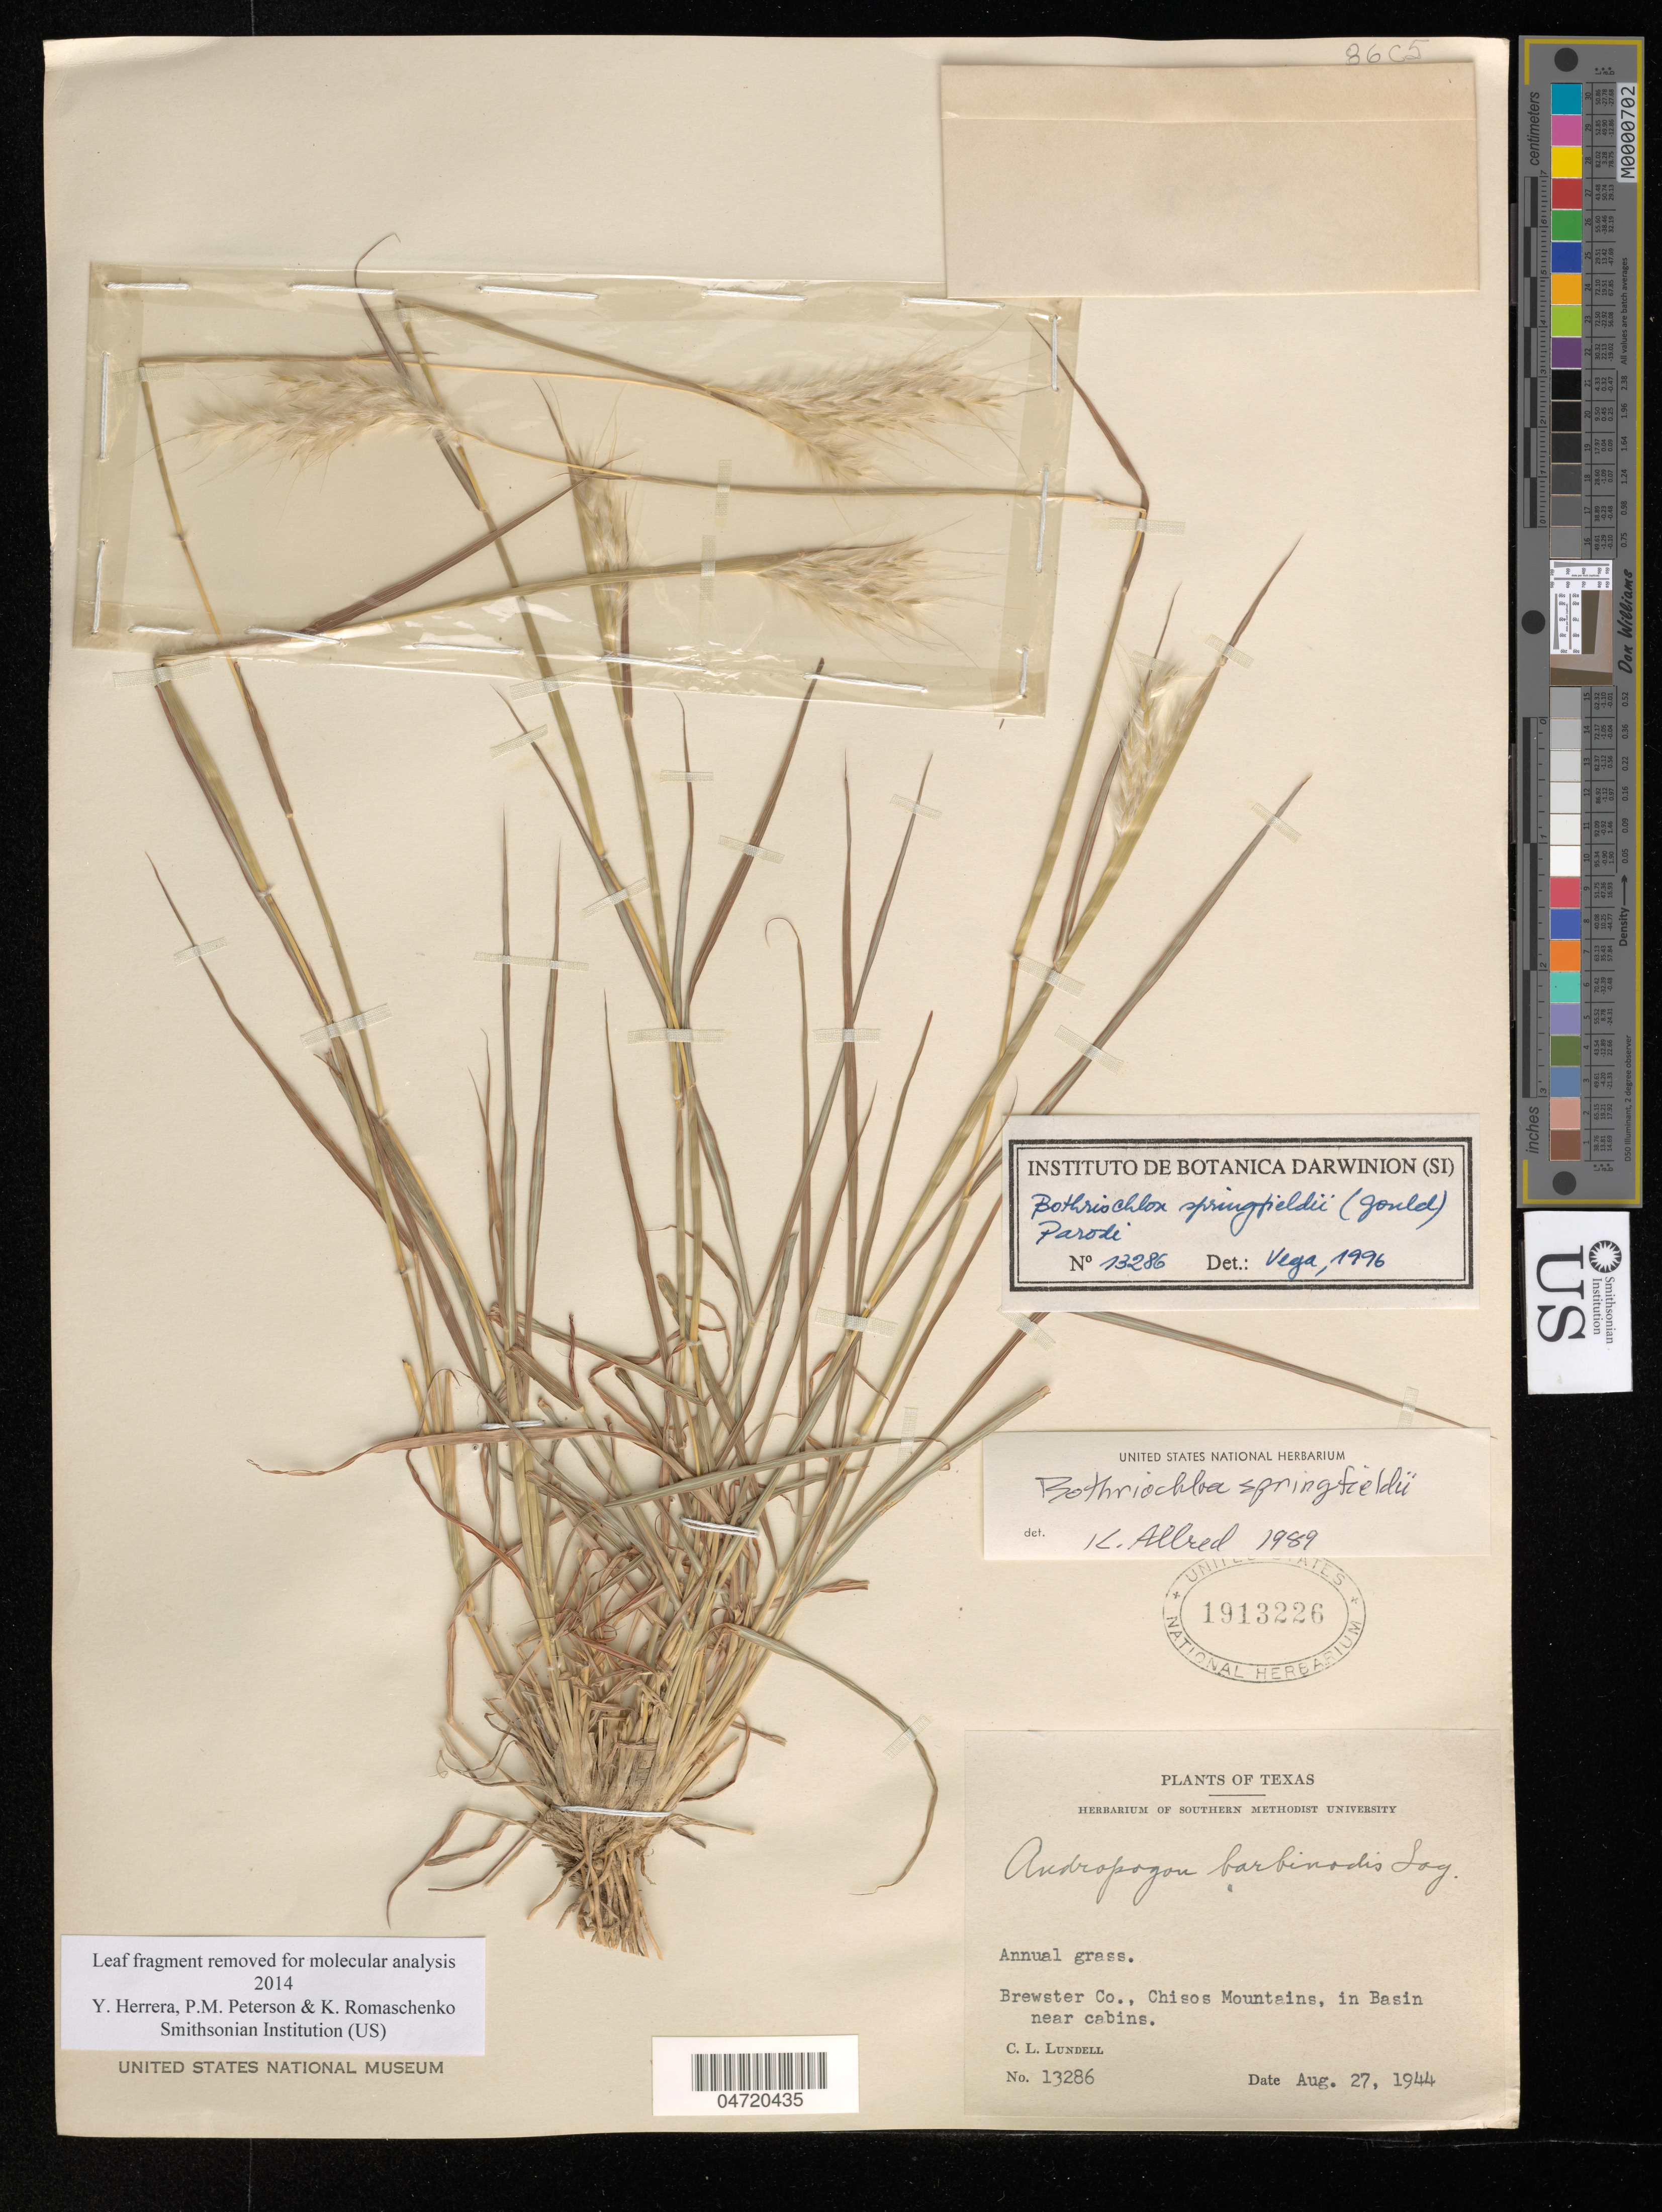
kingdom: Plantae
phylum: Tracheophyta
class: Liliopsida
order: Poales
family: Poaceae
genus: Bothriochloa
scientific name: Bothriochloa springfieldii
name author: (Gould) Parodi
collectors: C. L. Lundell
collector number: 13286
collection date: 1944-08-27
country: United States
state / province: Texas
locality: Brewster Co., Chisos Mountains, in Basin near cabins.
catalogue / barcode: US 1913226